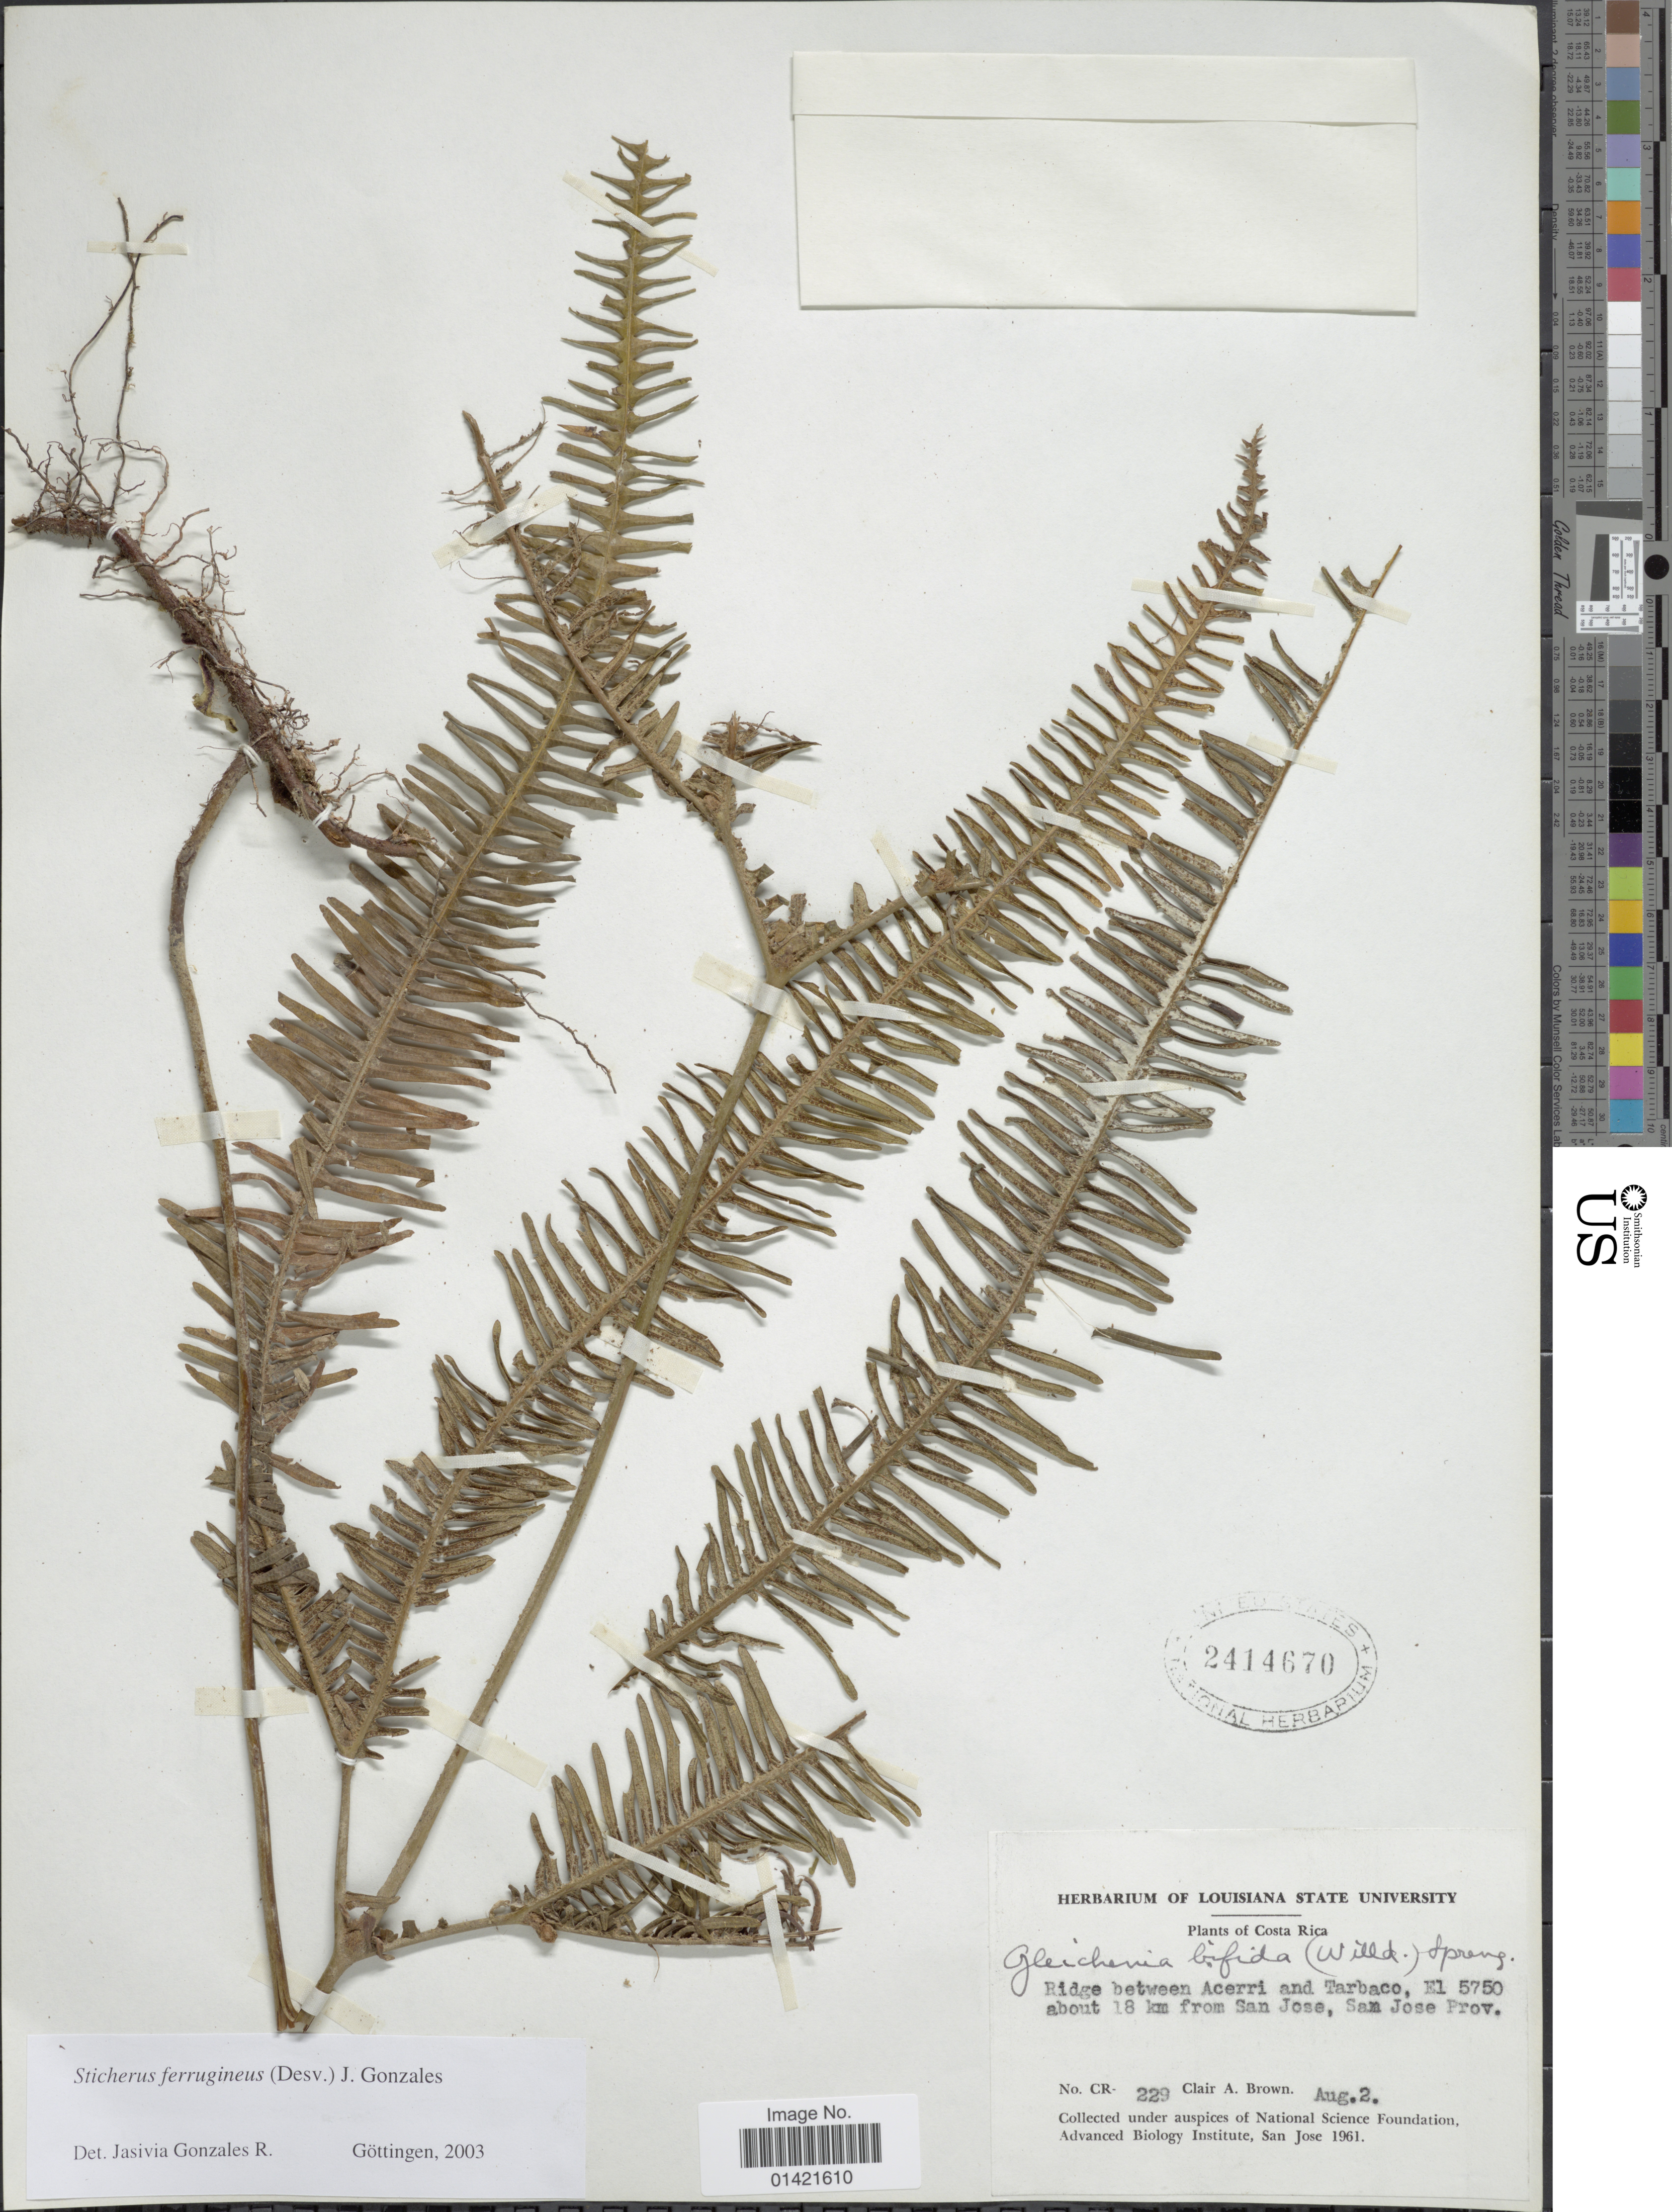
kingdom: Plantae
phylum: Tracheophyta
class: Polypodiopsida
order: Gleicheniales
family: Gleicheniaceae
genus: Sticherus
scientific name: Sticherus ferrugineus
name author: (Desv.) J. Gonzales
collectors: C. A. Brown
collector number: CR-229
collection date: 1961-08-02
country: Costa Rica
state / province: San José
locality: Ridge between Acerri and Tarbaco, El 5750 about 18 km from San Jose, San Jose Prov.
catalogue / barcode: US 2414670